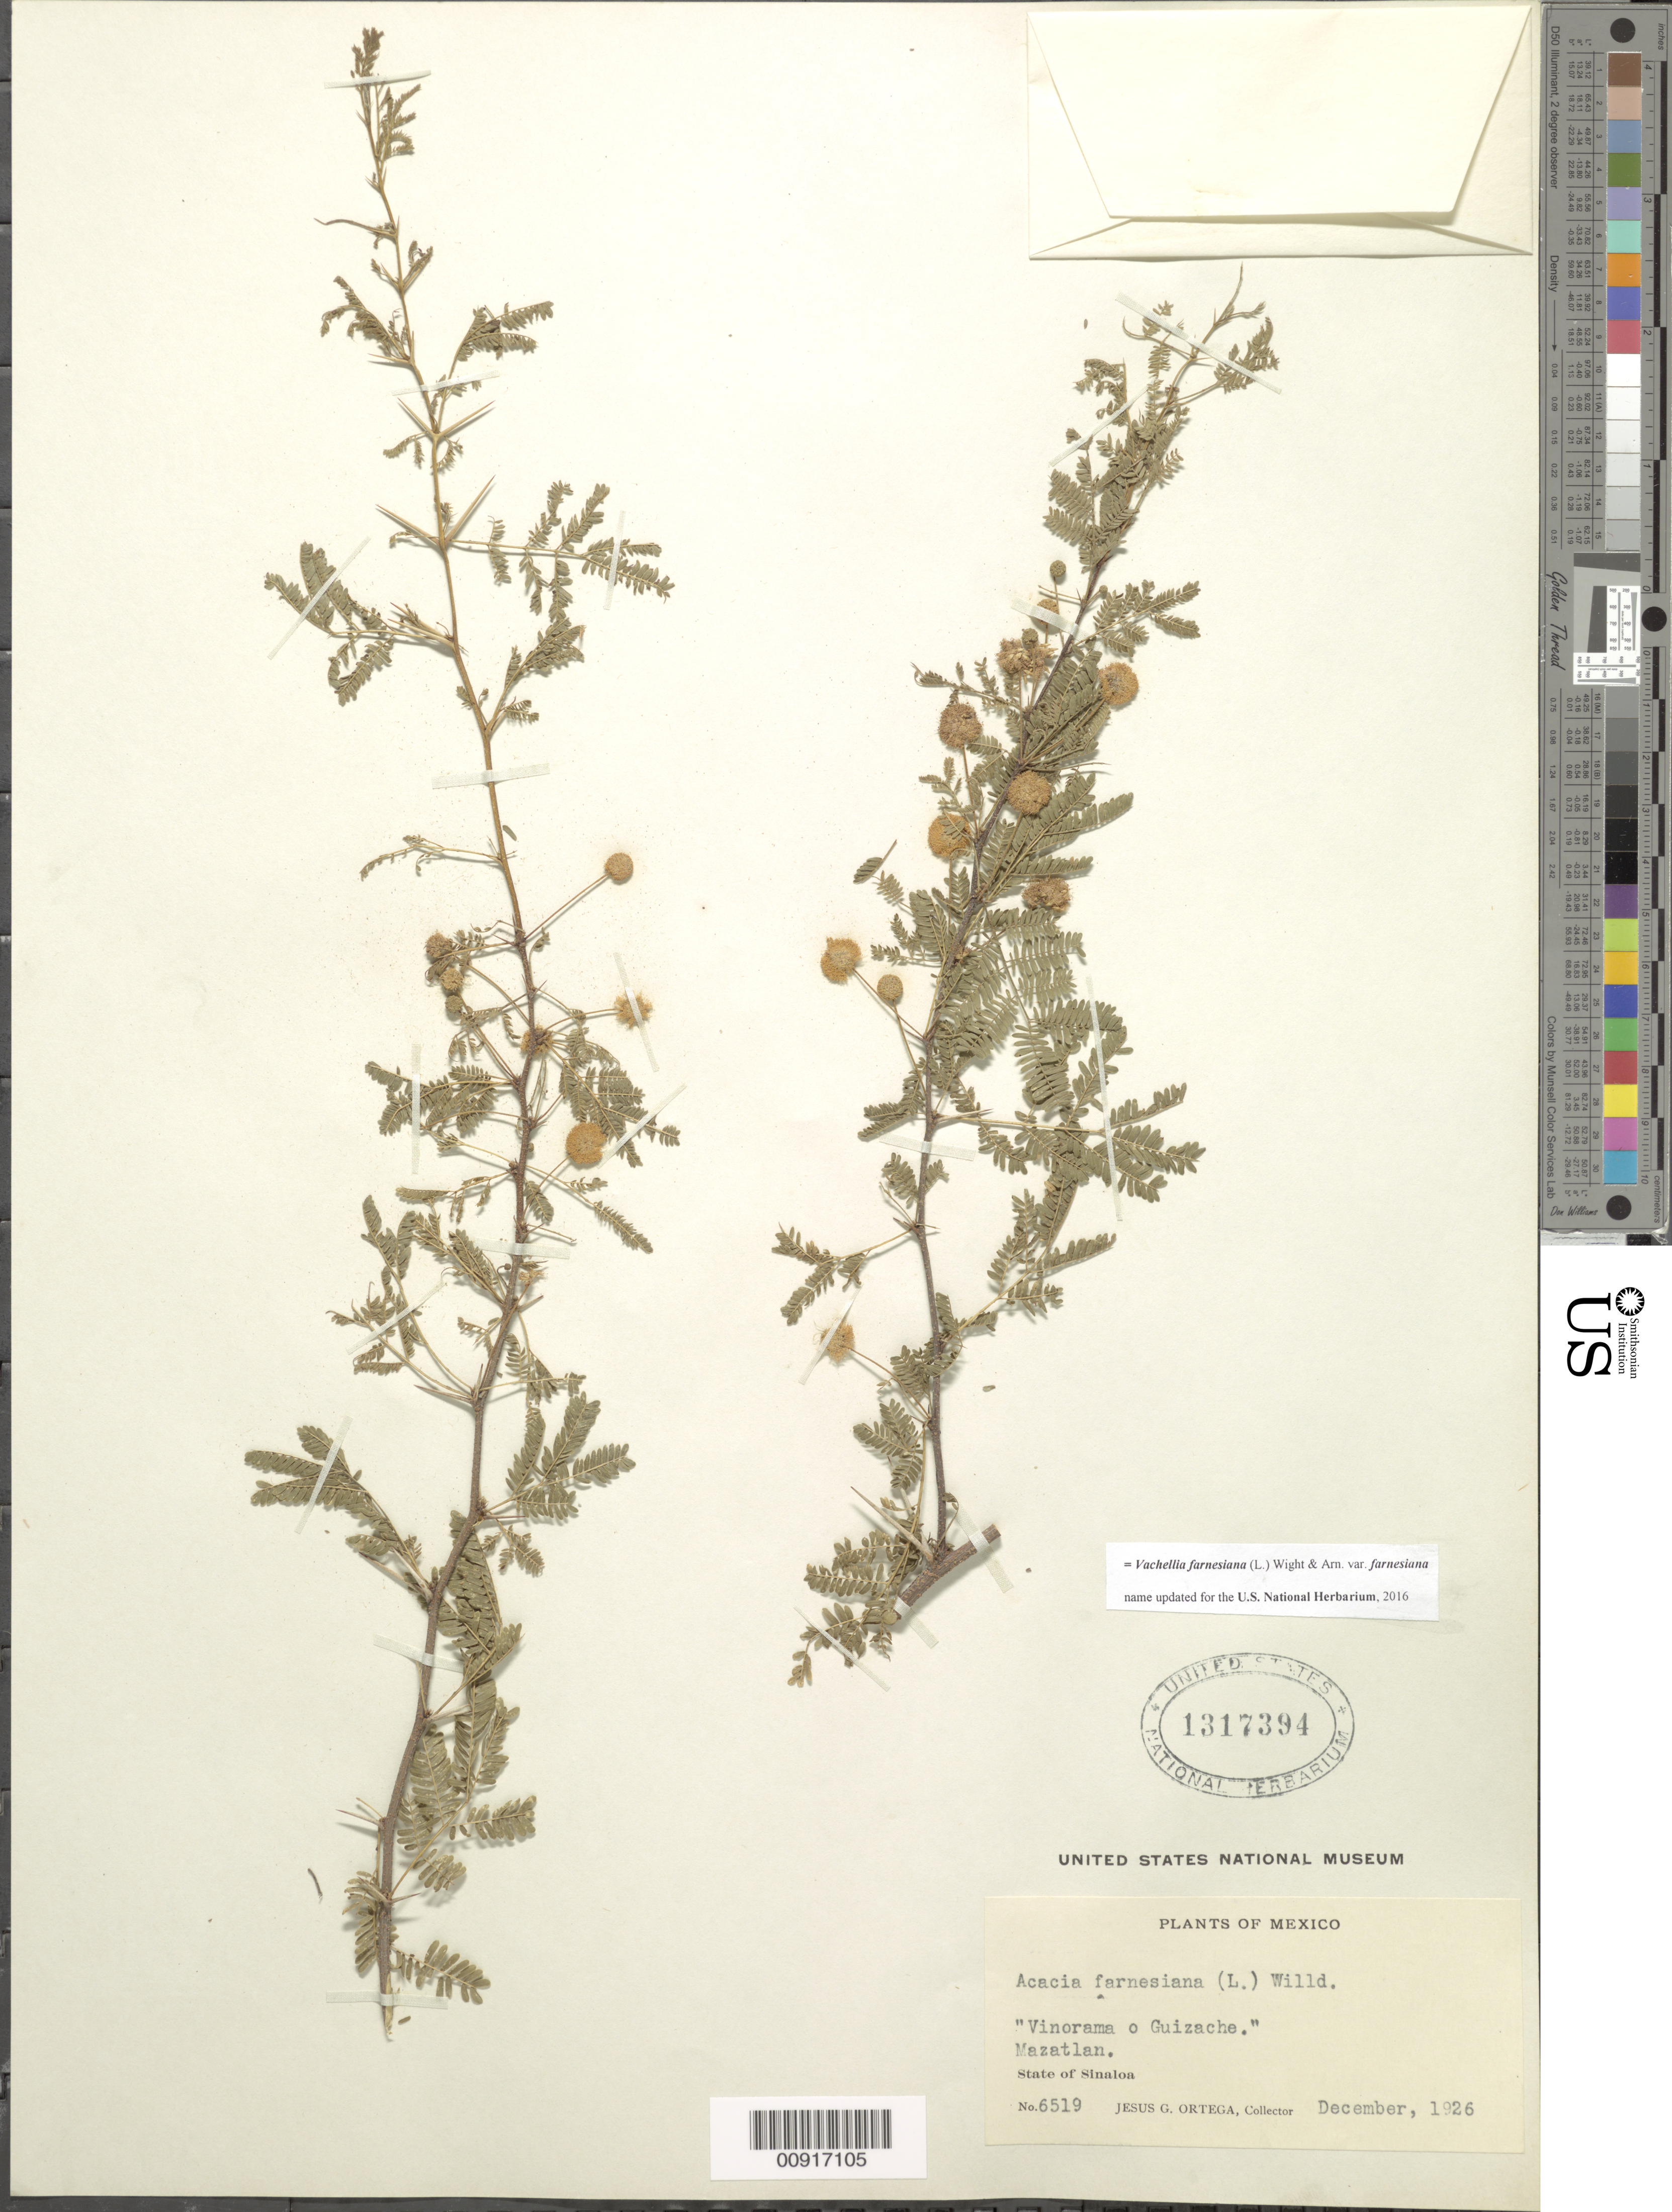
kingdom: Plantae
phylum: Tracheophyta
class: Magnoliopsida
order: Fabales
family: Fabaceae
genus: Vachellia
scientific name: Vachellia farnesiana var. farnesiana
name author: (L.) Wight & Arn.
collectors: J. Ortega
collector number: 6519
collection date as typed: Dec 1926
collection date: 1926-12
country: Mexico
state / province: Sinaloa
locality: Mazatlán, State of Sinaloa.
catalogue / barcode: US 1317394